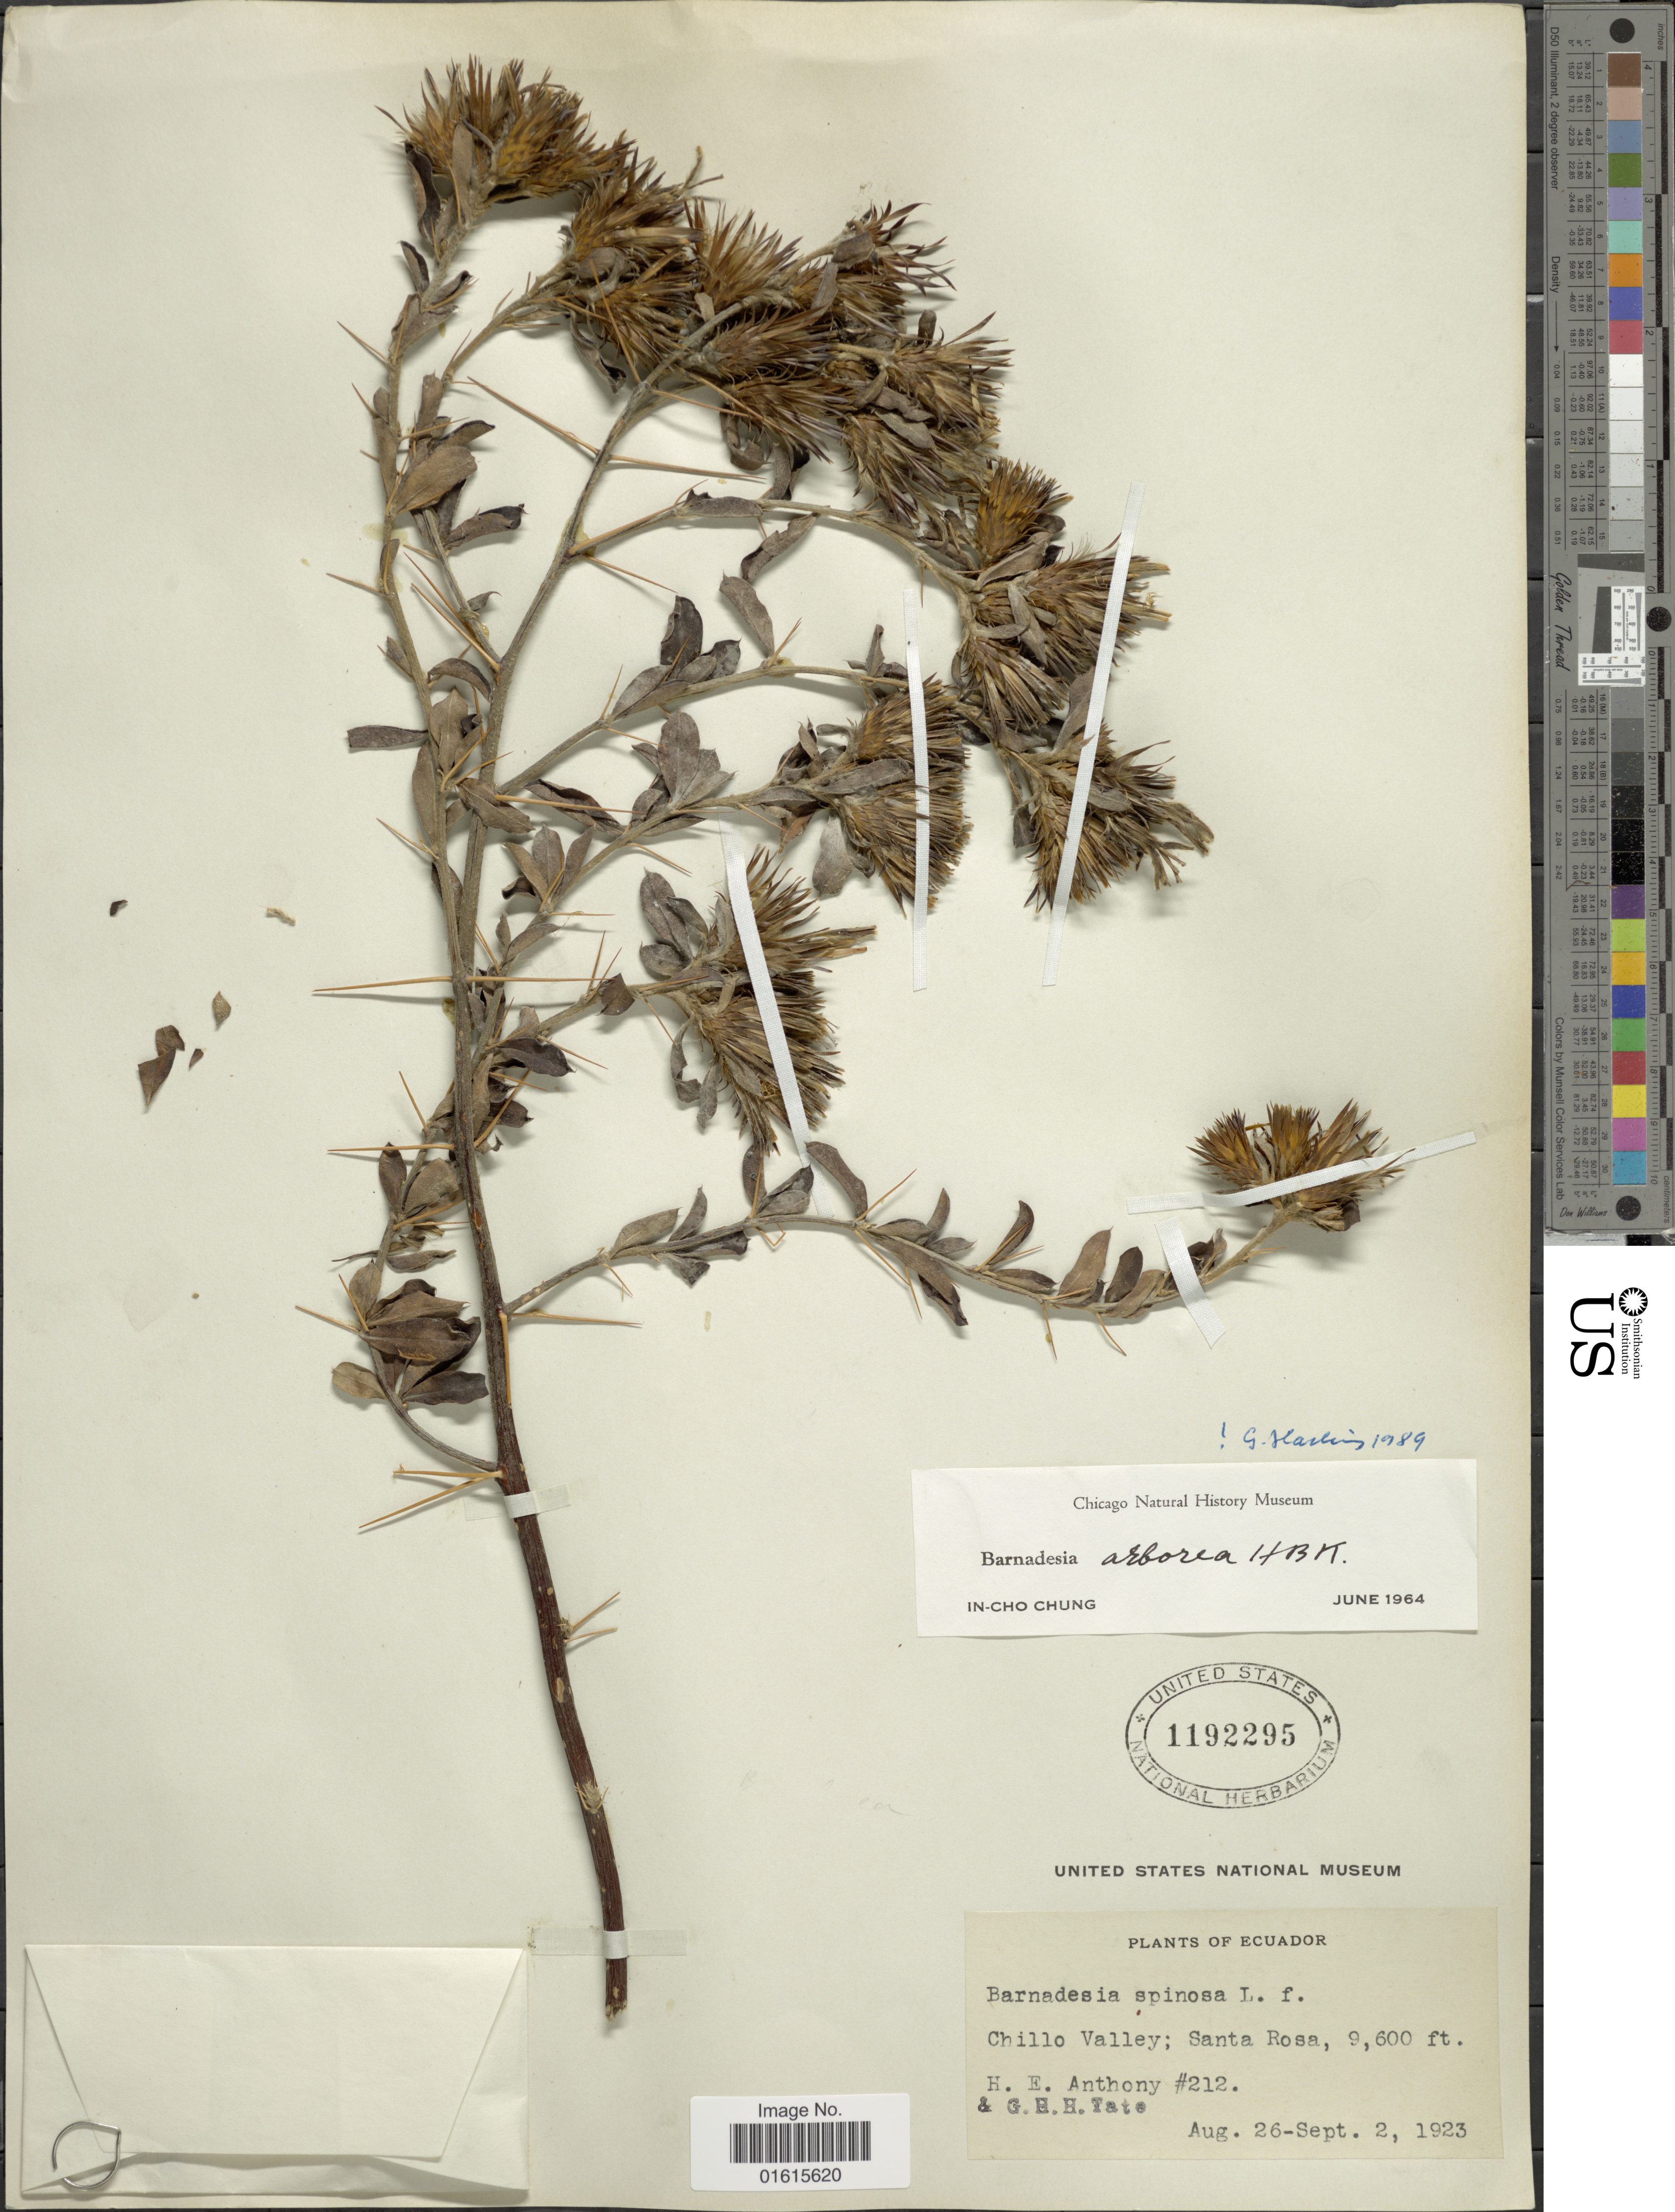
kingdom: Plantae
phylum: Tracheophyta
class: Magnoliopsida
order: Asterales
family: Asteraceae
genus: Barnadesia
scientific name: Barnadesia arborea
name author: Kunth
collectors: H. E. Anthony & G. H. H.Tate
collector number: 212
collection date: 1923-08-26/1923-09-02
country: Ecuador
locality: Chillo Valley; Santa Rosa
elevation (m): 2926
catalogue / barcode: US 1192295